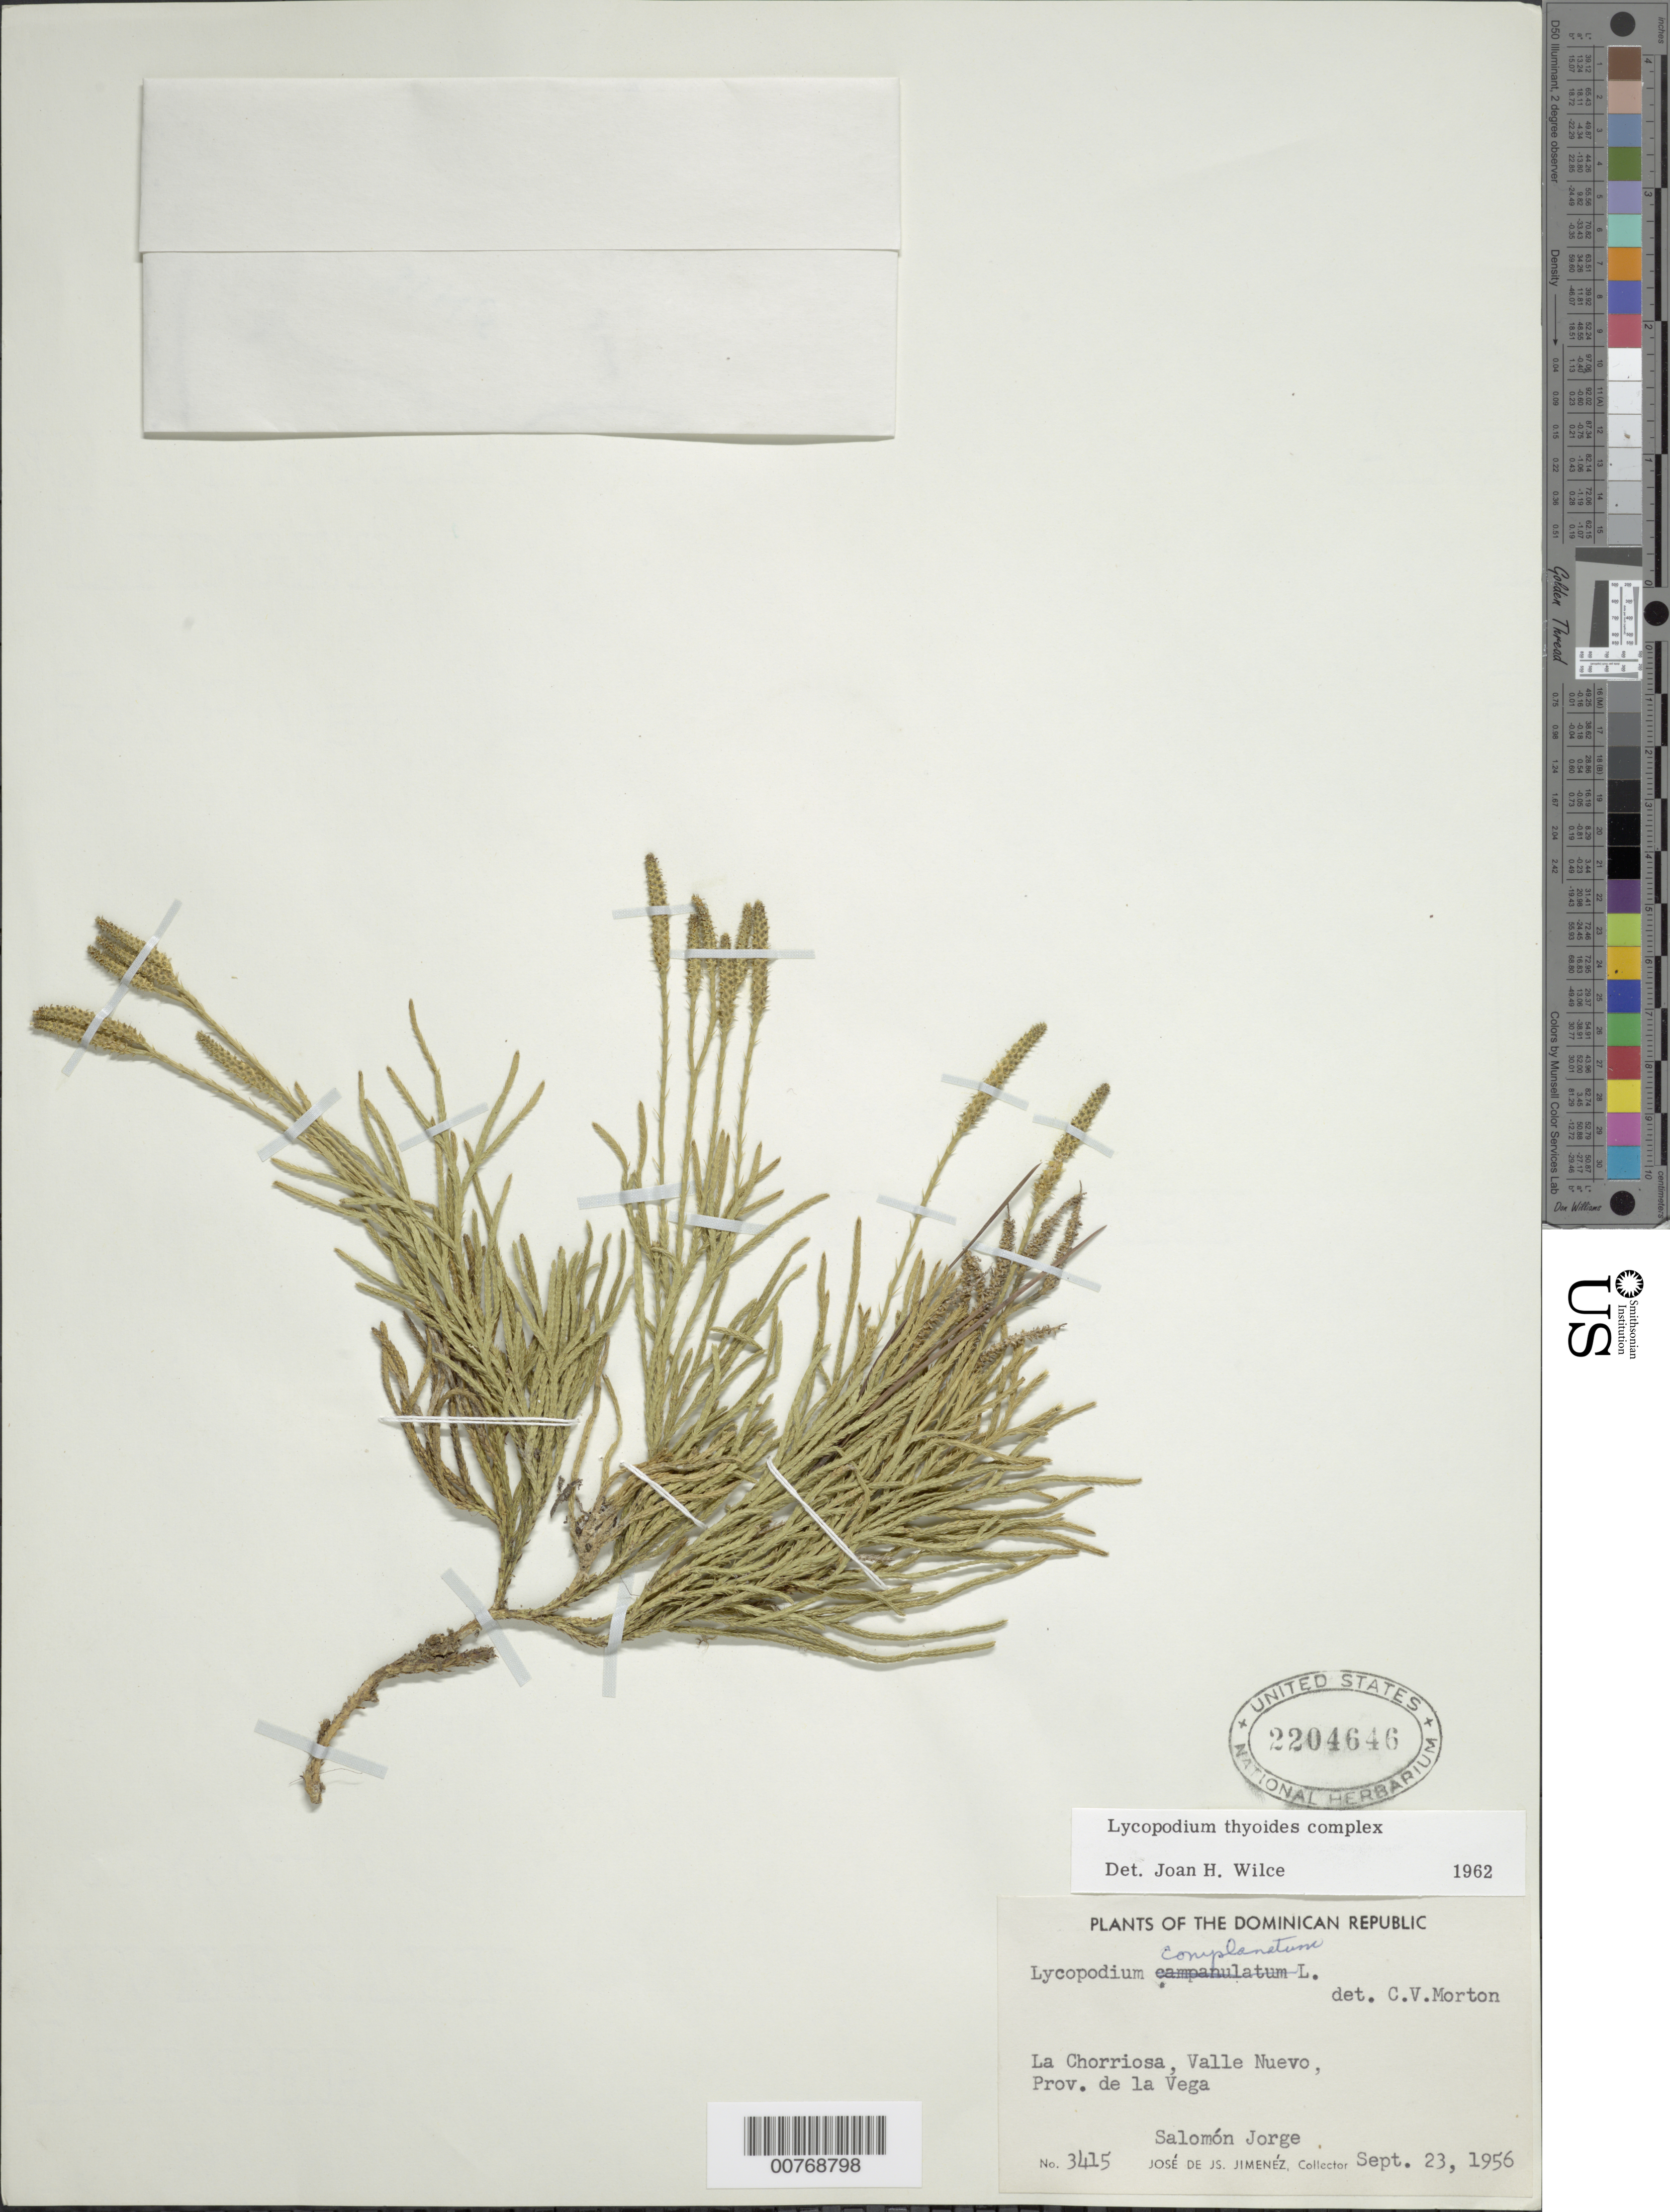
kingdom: Plantae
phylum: Tracheophyta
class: Lycopodiopsida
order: Lycopodiales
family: Lycopodiaceae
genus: Diphasiastrum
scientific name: Diphasiastrum thyoides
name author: (Humb. & Bonpl. ex Willd.) Holub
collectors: J. J. Jiménez & J. Salomón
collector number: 3415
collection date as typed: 23 Sep 1956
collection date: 1956-09-23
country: Dominican Republic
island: Hispaniola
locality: La Chorriosa, Valle Nuevo, Provincia de La Vega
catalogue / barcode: US 2204646